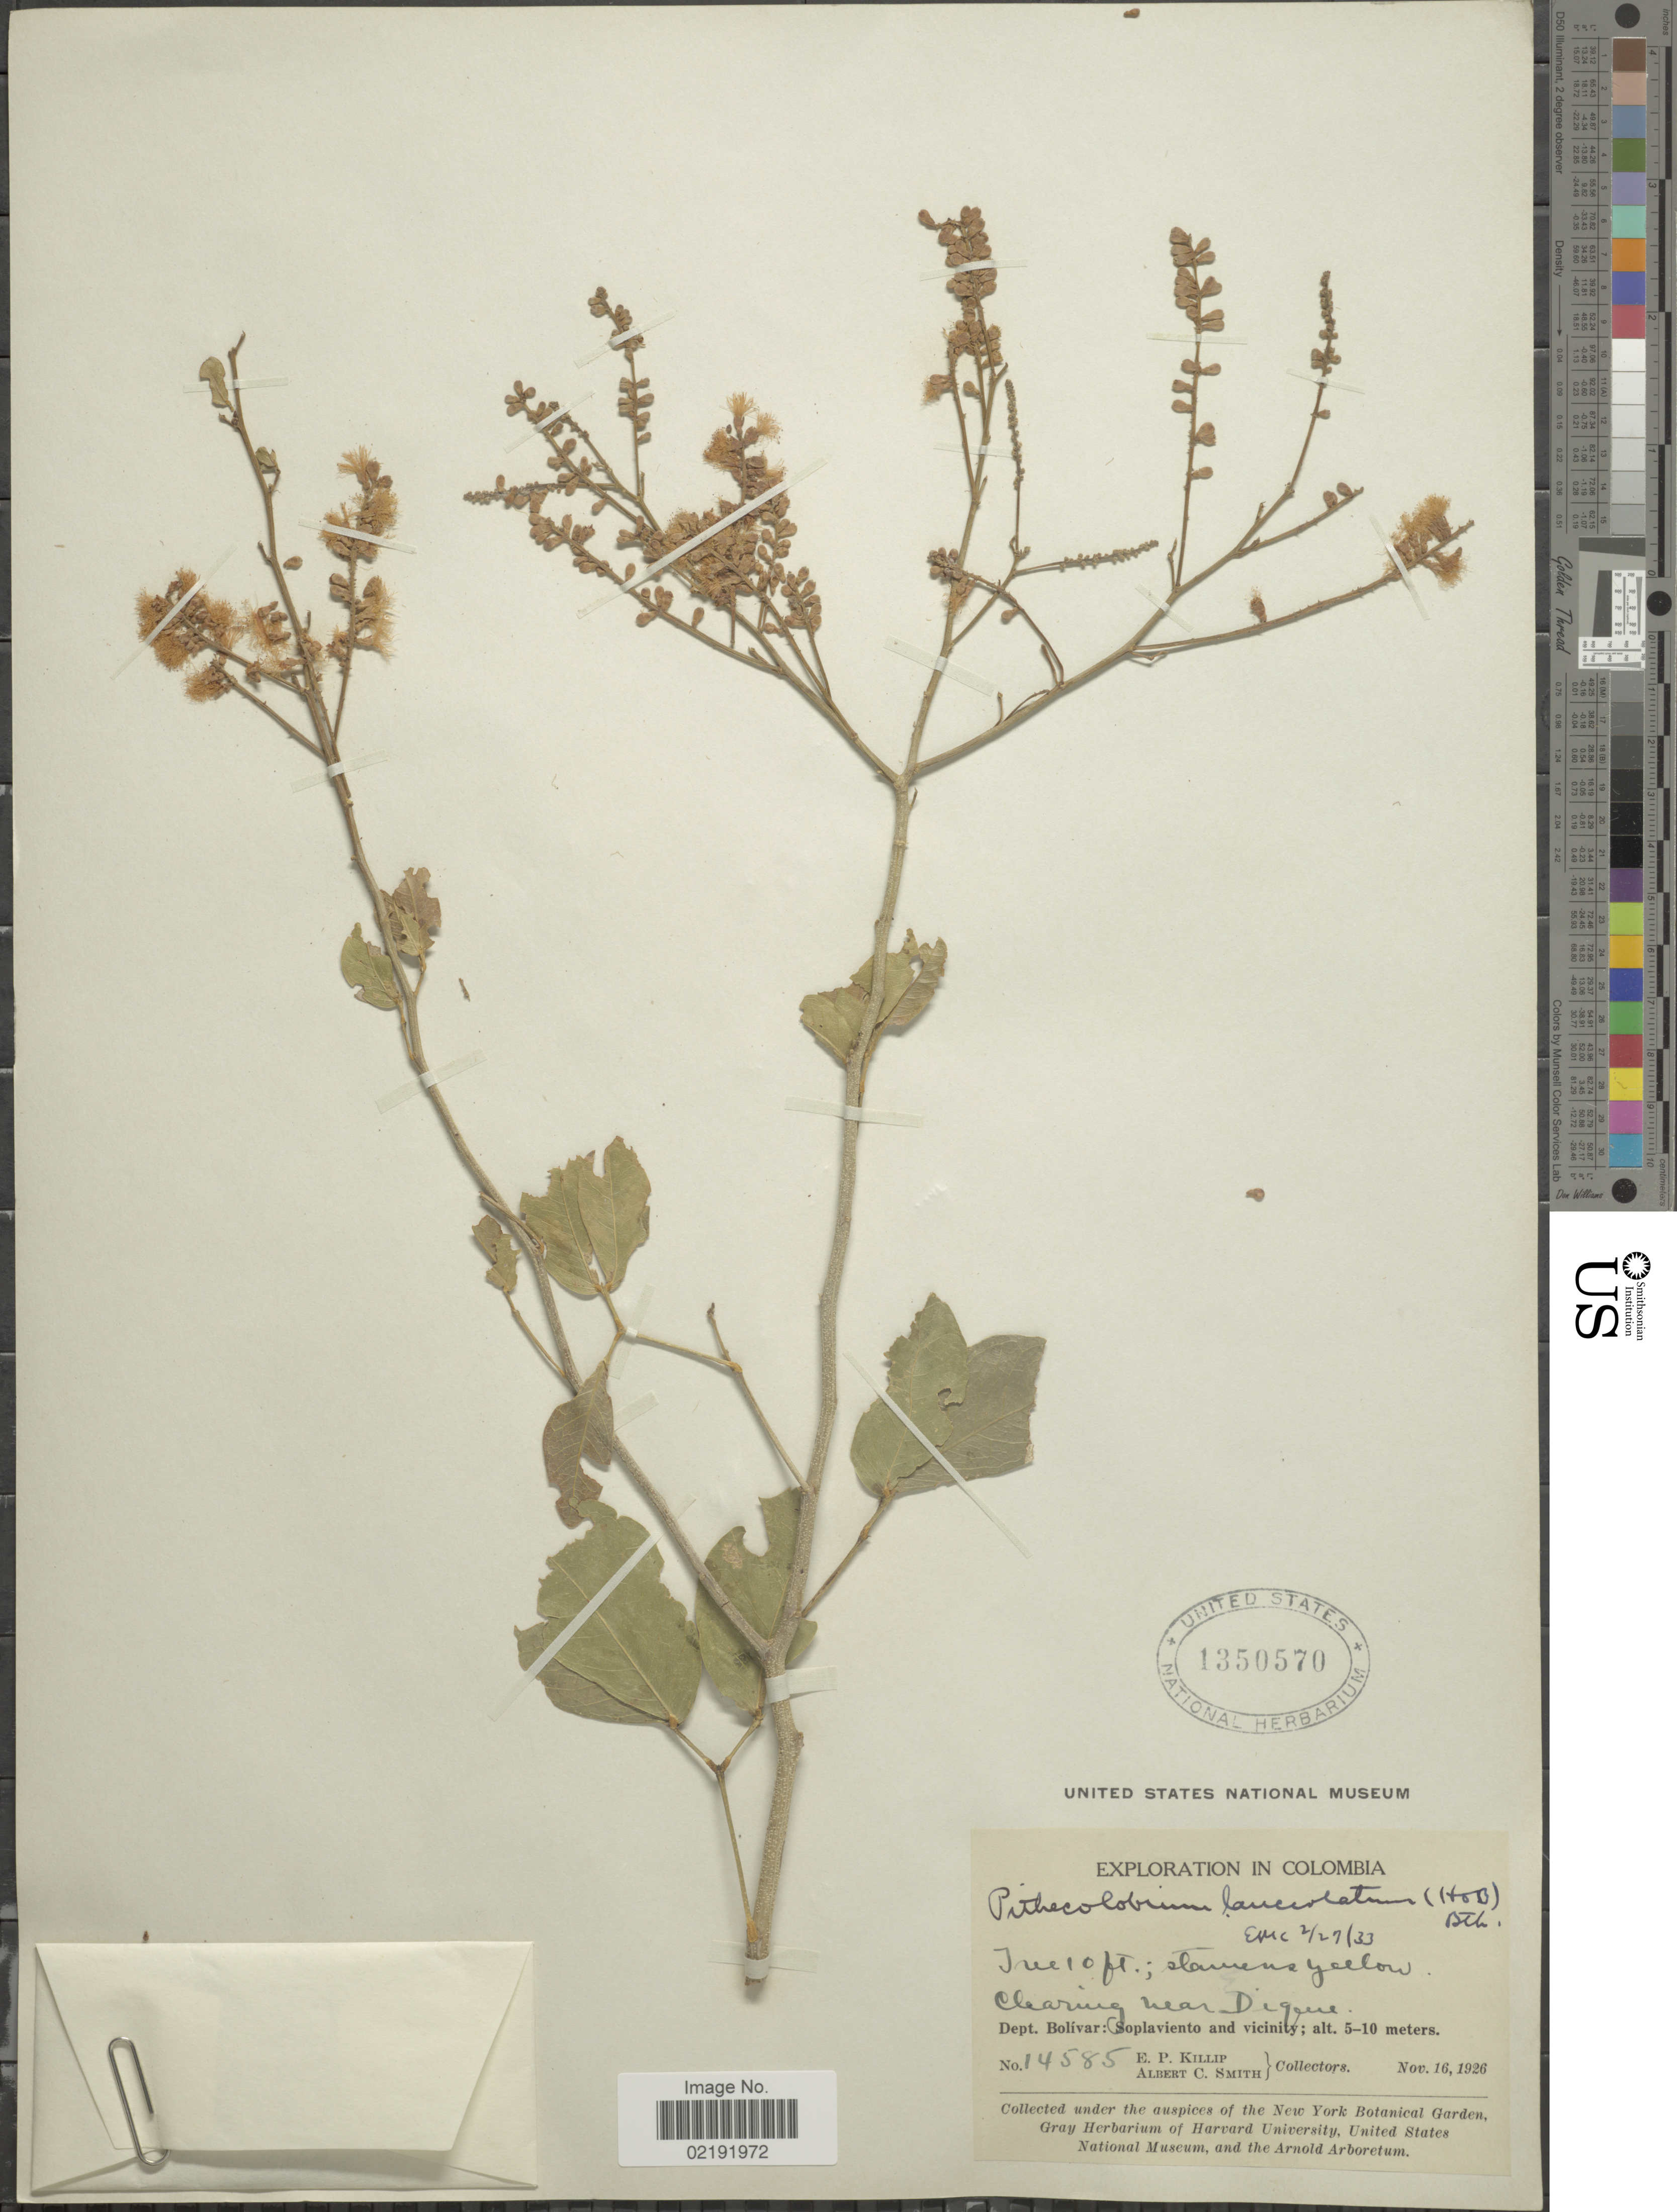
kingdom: Plantae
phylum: Tracheophyta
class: Magnoliopsida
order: Fabales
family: Fabaceae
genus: Pithecellobium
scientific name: Pithecellobium lanceolatum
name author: (Humb. & Bonpl. ex Willd.) Benth.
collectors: E. P. Killip & A. C. Smith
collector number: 14585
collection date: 1926-11-16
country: Colombia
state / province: Bolívar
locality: Clearing near Dique. Dept. Bolívar: Soplaviento and vicinity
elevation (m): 5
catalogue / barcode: US 1350570